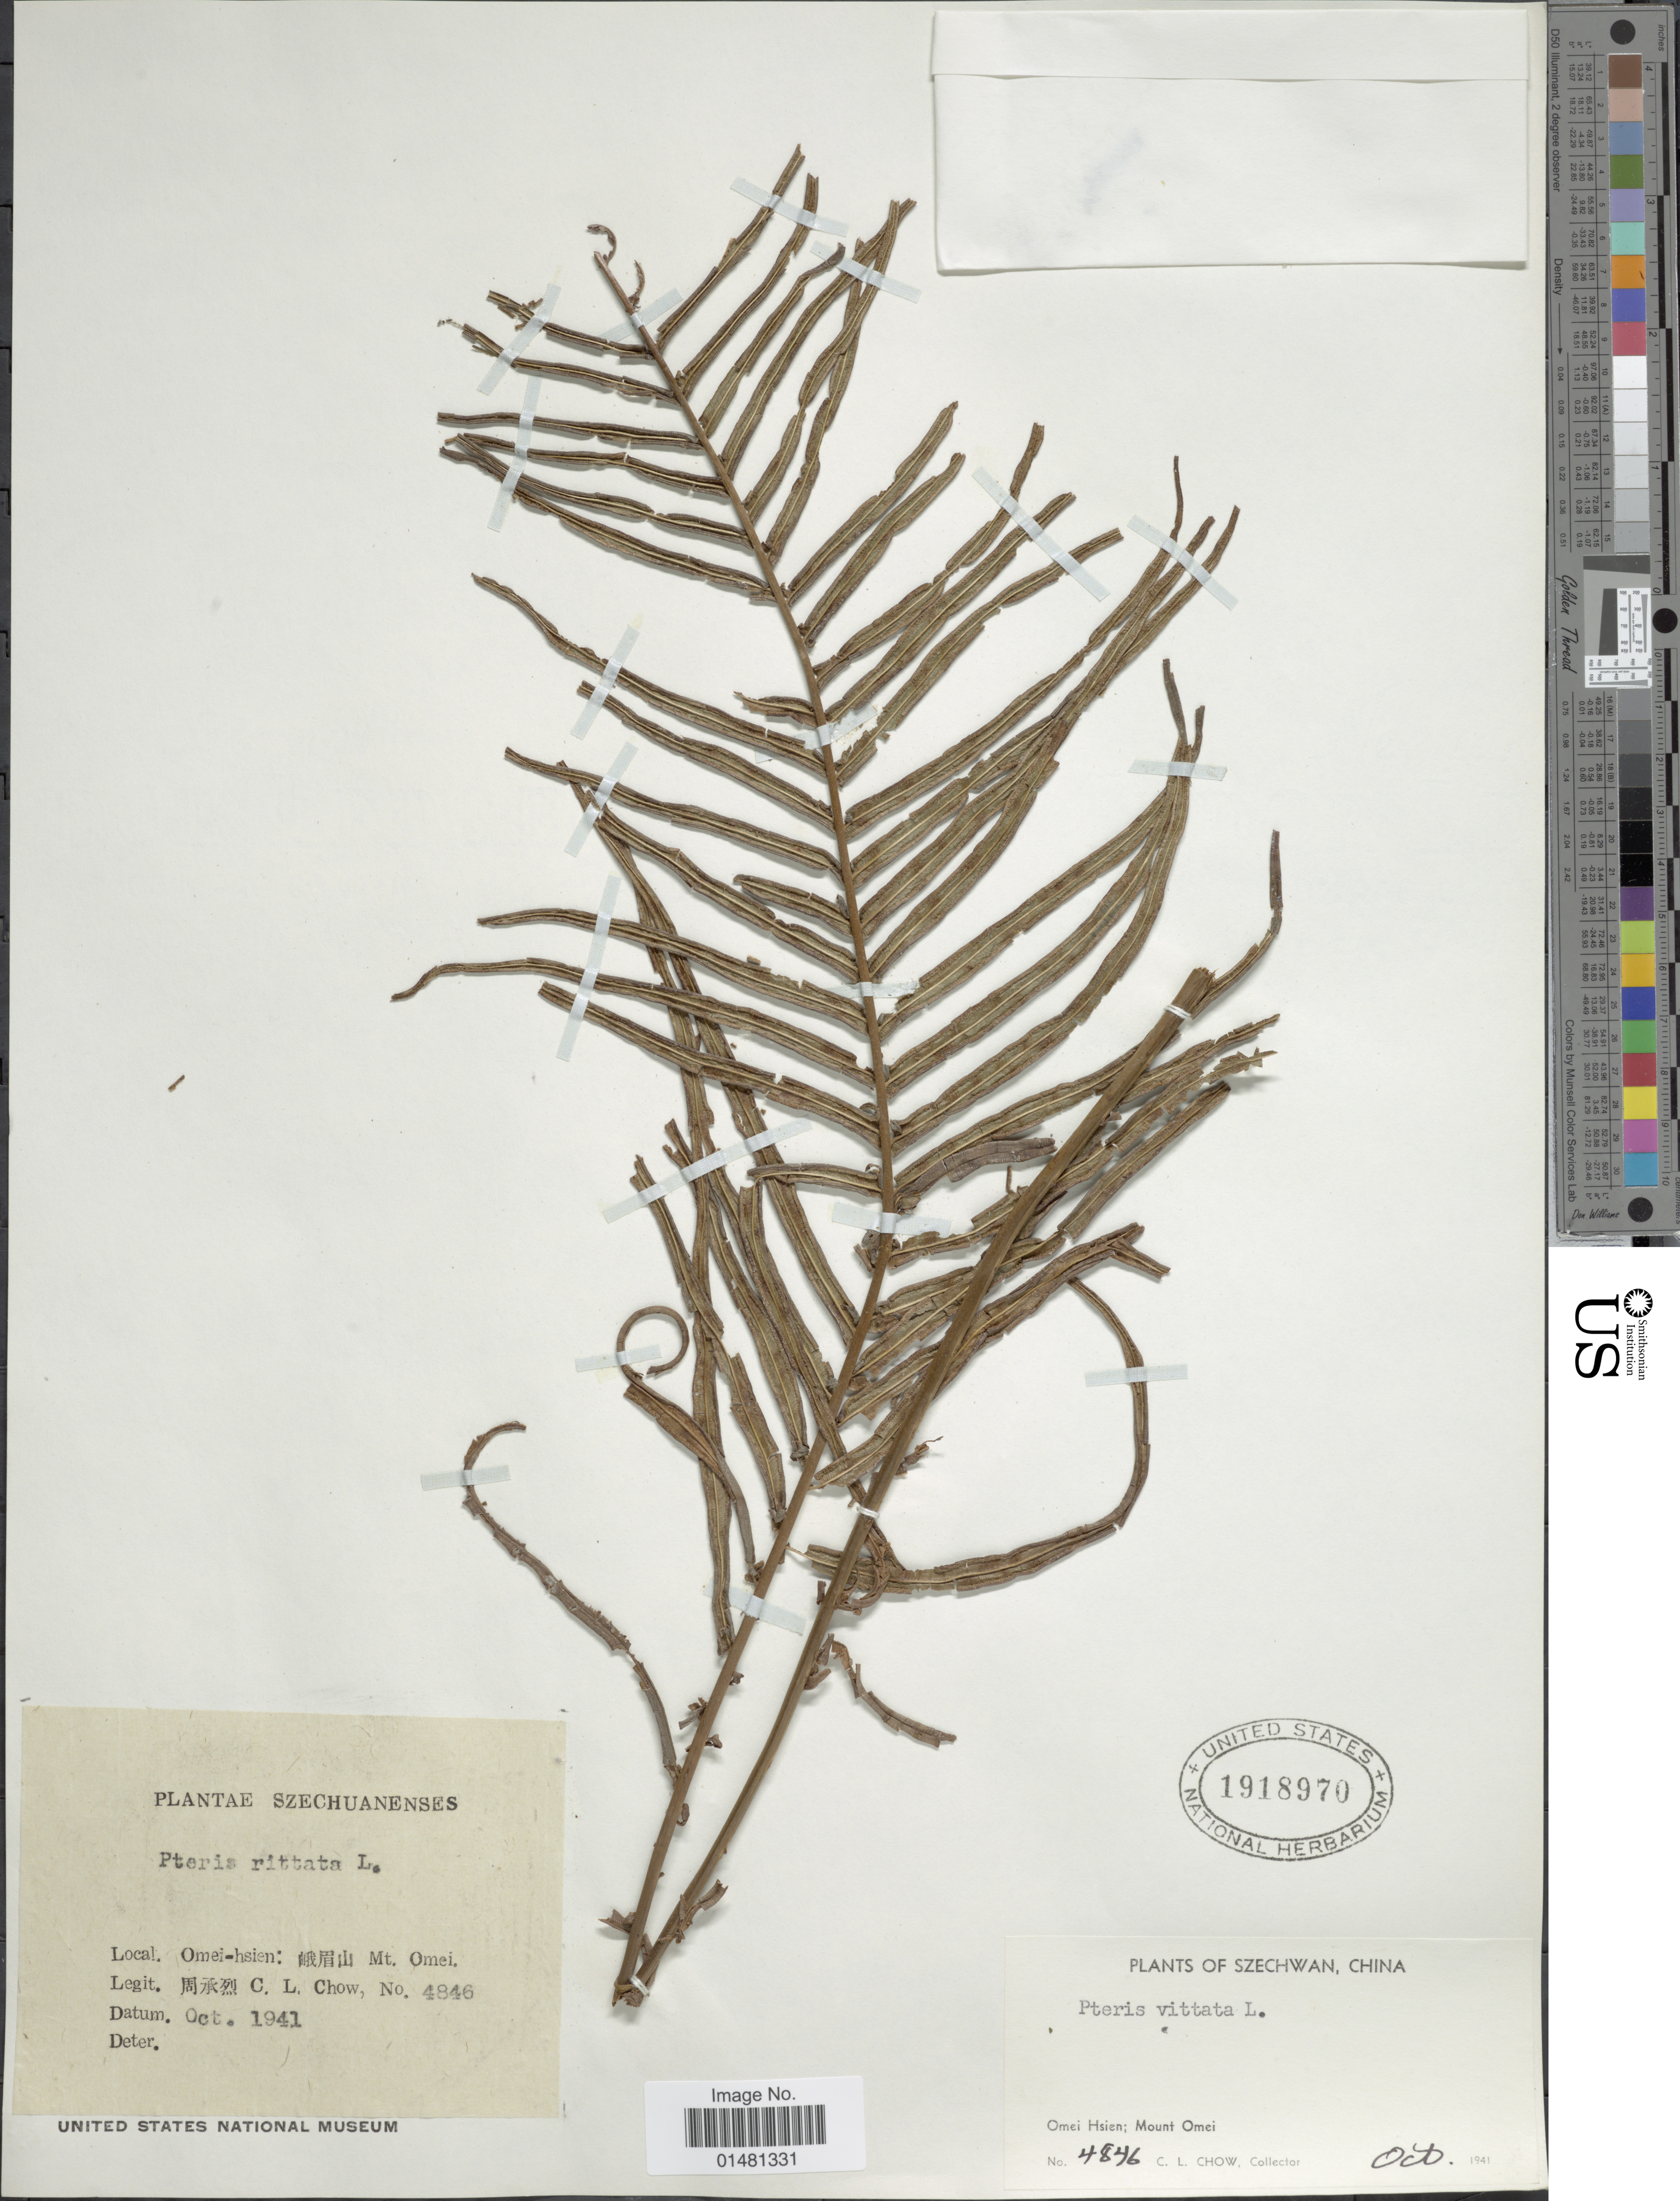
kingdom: Plantae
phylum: Tracheophyta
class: Polypodiopsida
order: Polypodiales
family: Pteridaceae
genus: Pteris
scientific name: Pteris vittata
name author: L.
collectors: C. Chow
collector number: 4846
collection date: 1941-10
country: China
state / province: Sichuan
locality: Szechwan, Omei Hsien; Mount Omei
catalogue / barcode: US 1918970